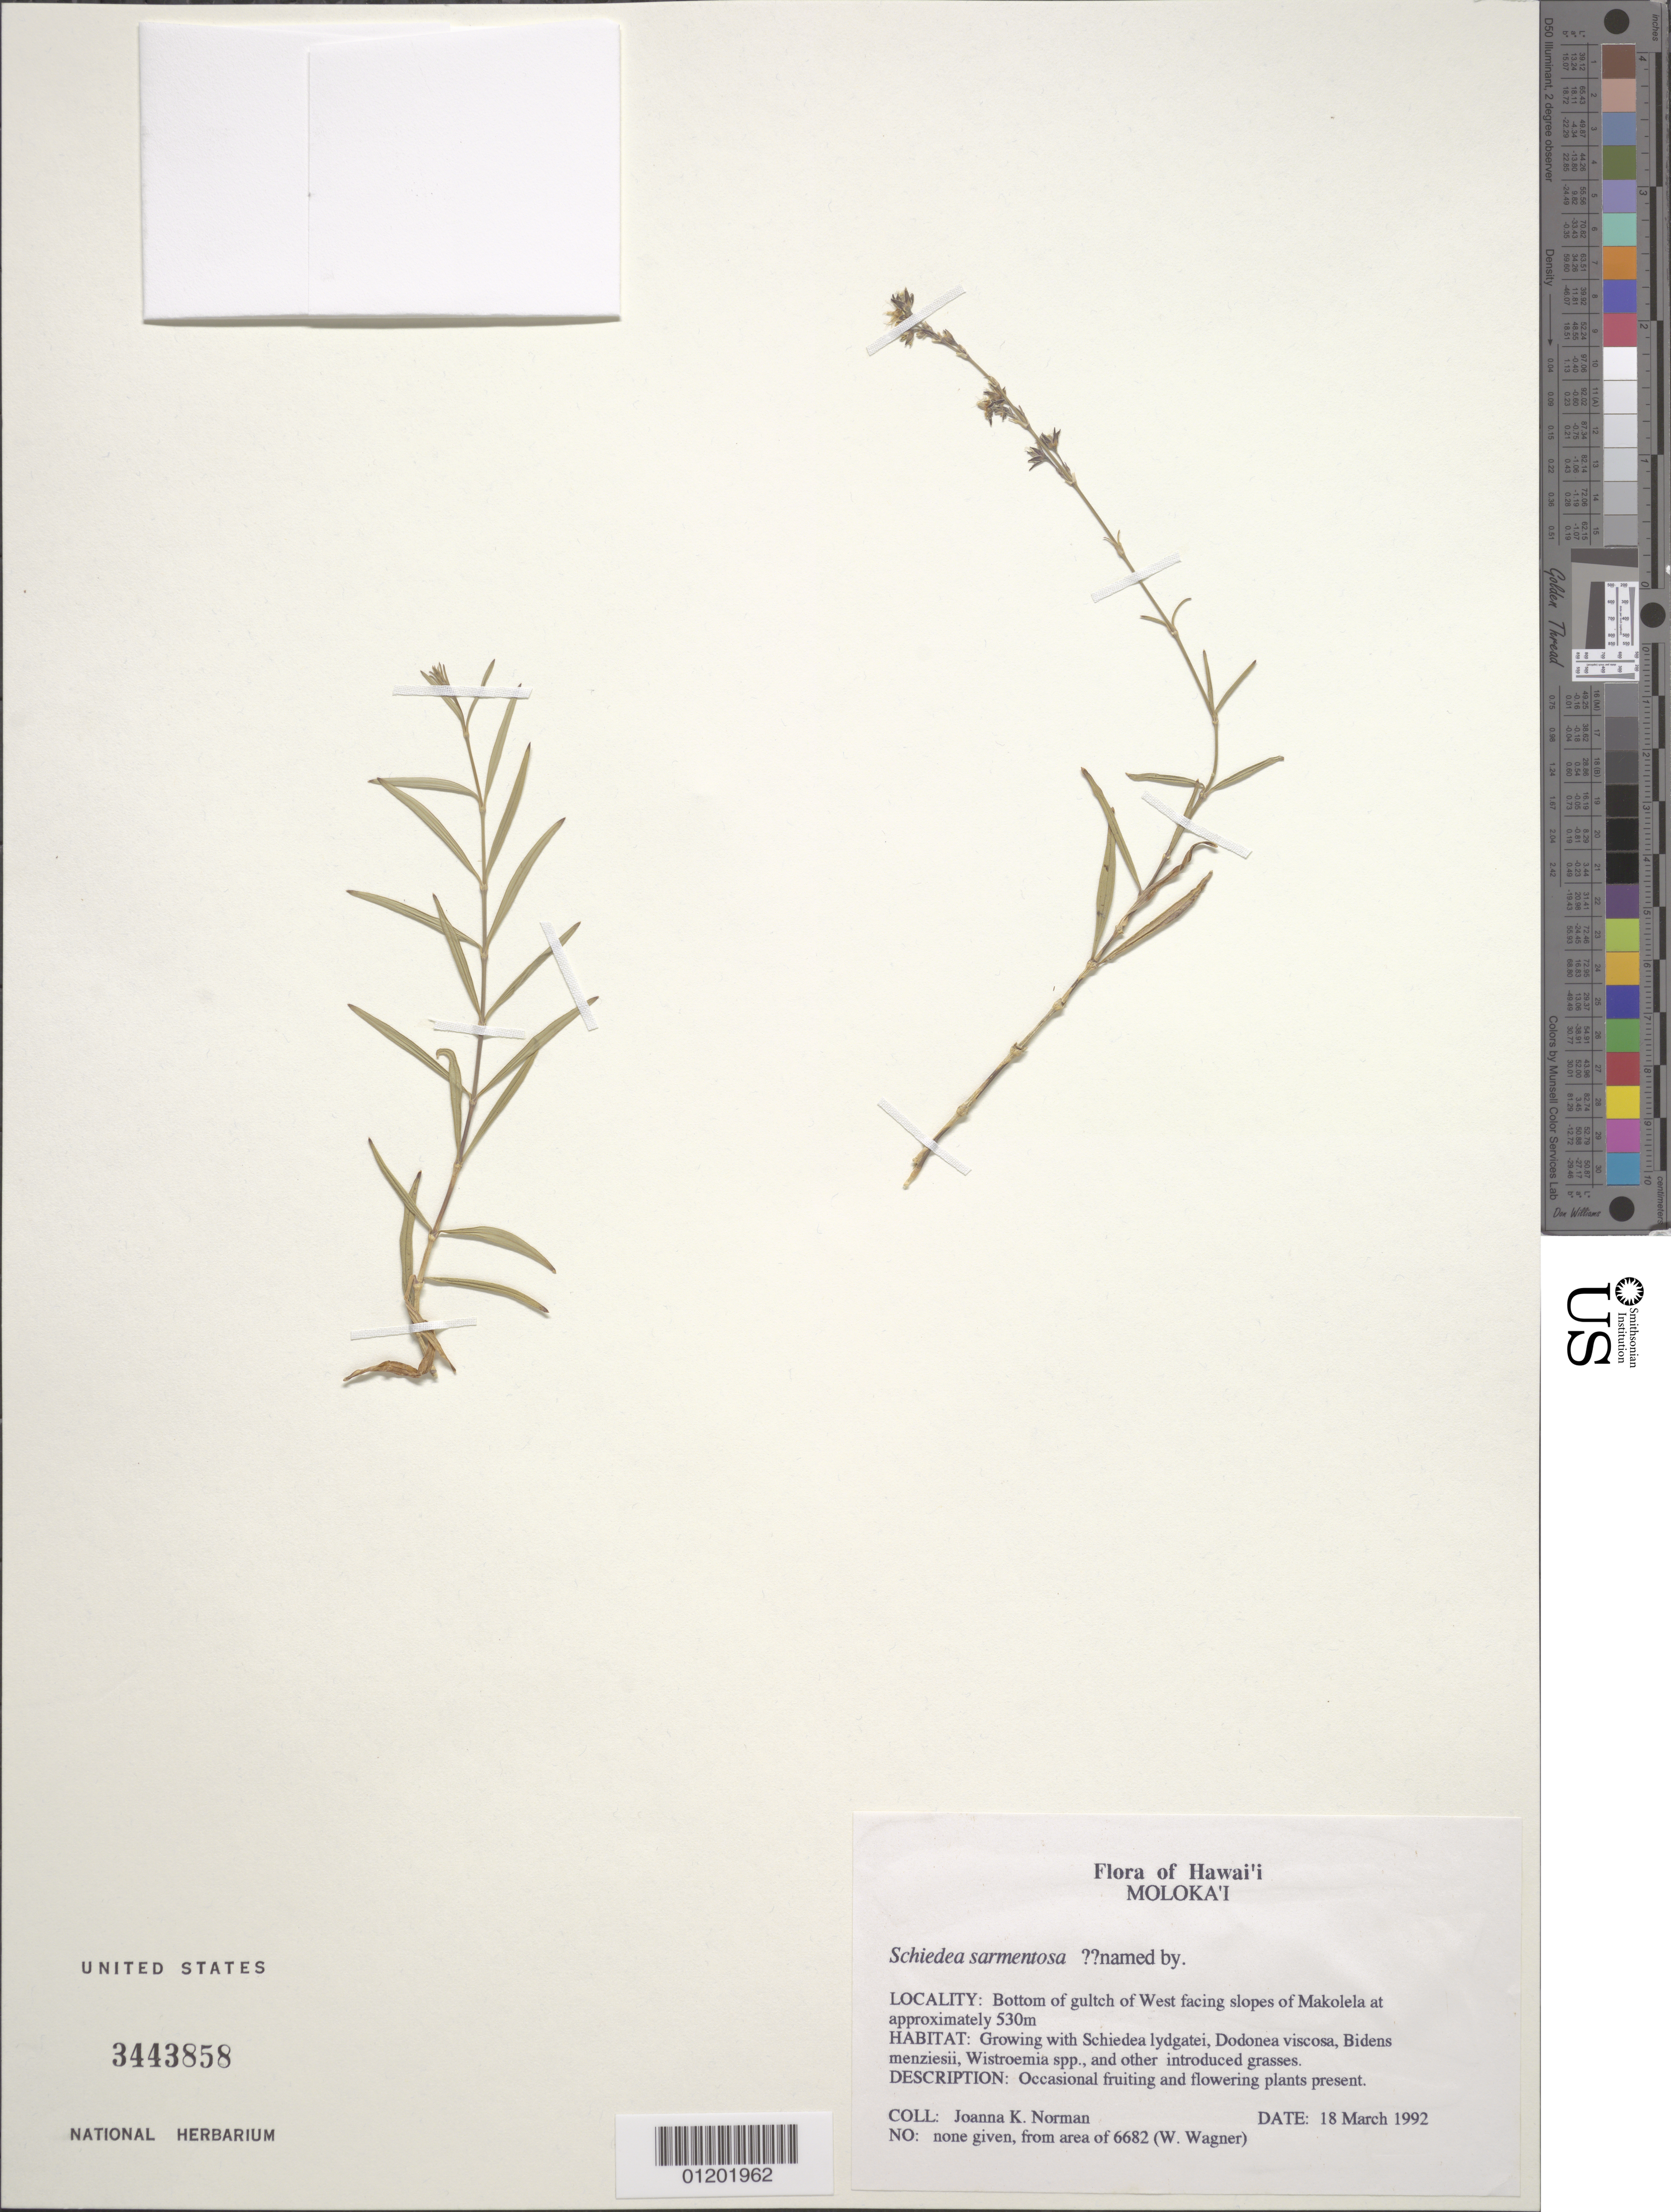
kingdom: Plantae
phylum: Tracheophyta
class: Magnoliopsida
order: Caryophyllales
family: Caryophyllaceae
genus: Schiedea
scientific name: Schiedea sarmentosa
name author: O. Deg. & Sherff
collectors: J. Norman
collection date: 1992-03-18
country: United States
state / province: Hawaii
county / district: Maui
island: Moloka'i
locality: West facing slopes of Makolela.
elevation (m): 530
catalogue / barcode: US 3443858